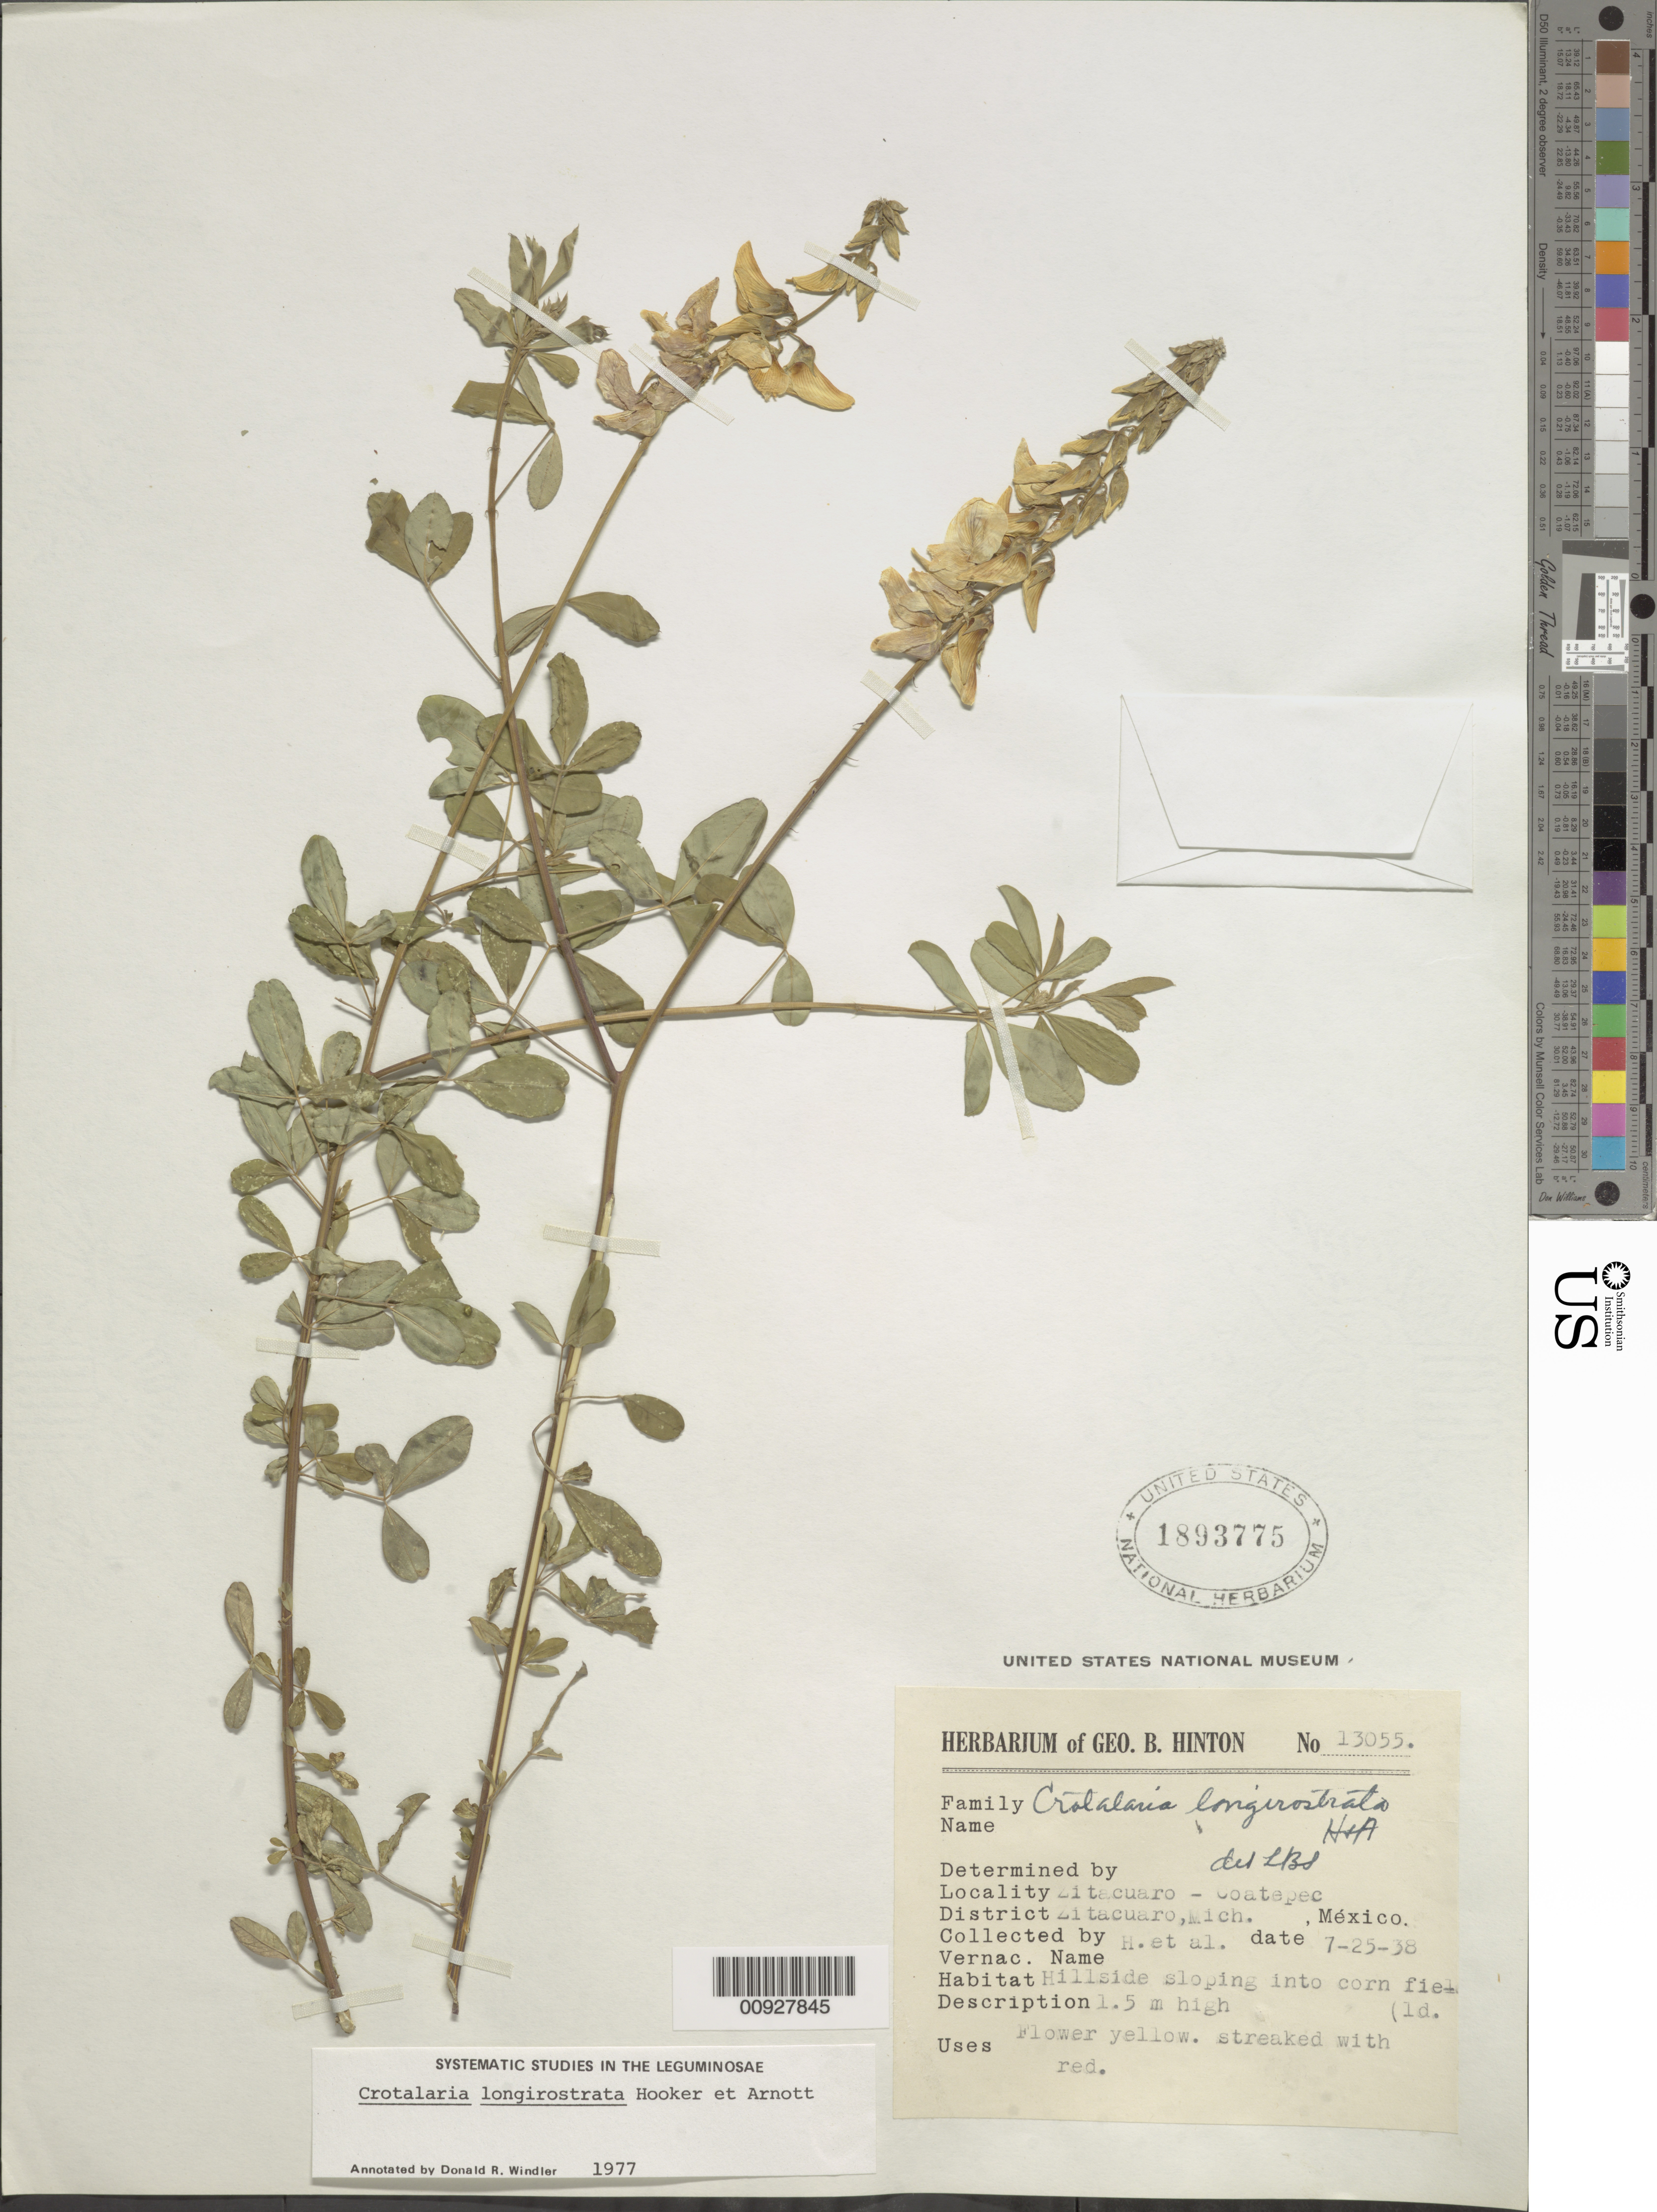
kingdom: Plantae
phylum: Tracheophyta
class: Magnoliopsida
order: Fabales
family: Fabaceae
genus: Crotalaria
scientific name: Crotalaria longirostrata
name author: Hook. & Arn.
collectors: G. B. Hinton & et al.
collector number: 13055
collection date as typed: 25 Jul 1938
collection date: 1938-07-25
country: Mexico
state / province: Michoacán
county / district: Zitácuaro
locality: Zitácuaro - Coatepec, District Zitácuaro, Michoacán.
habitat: Hillside sloping into corn field.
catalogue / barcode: US 1893775